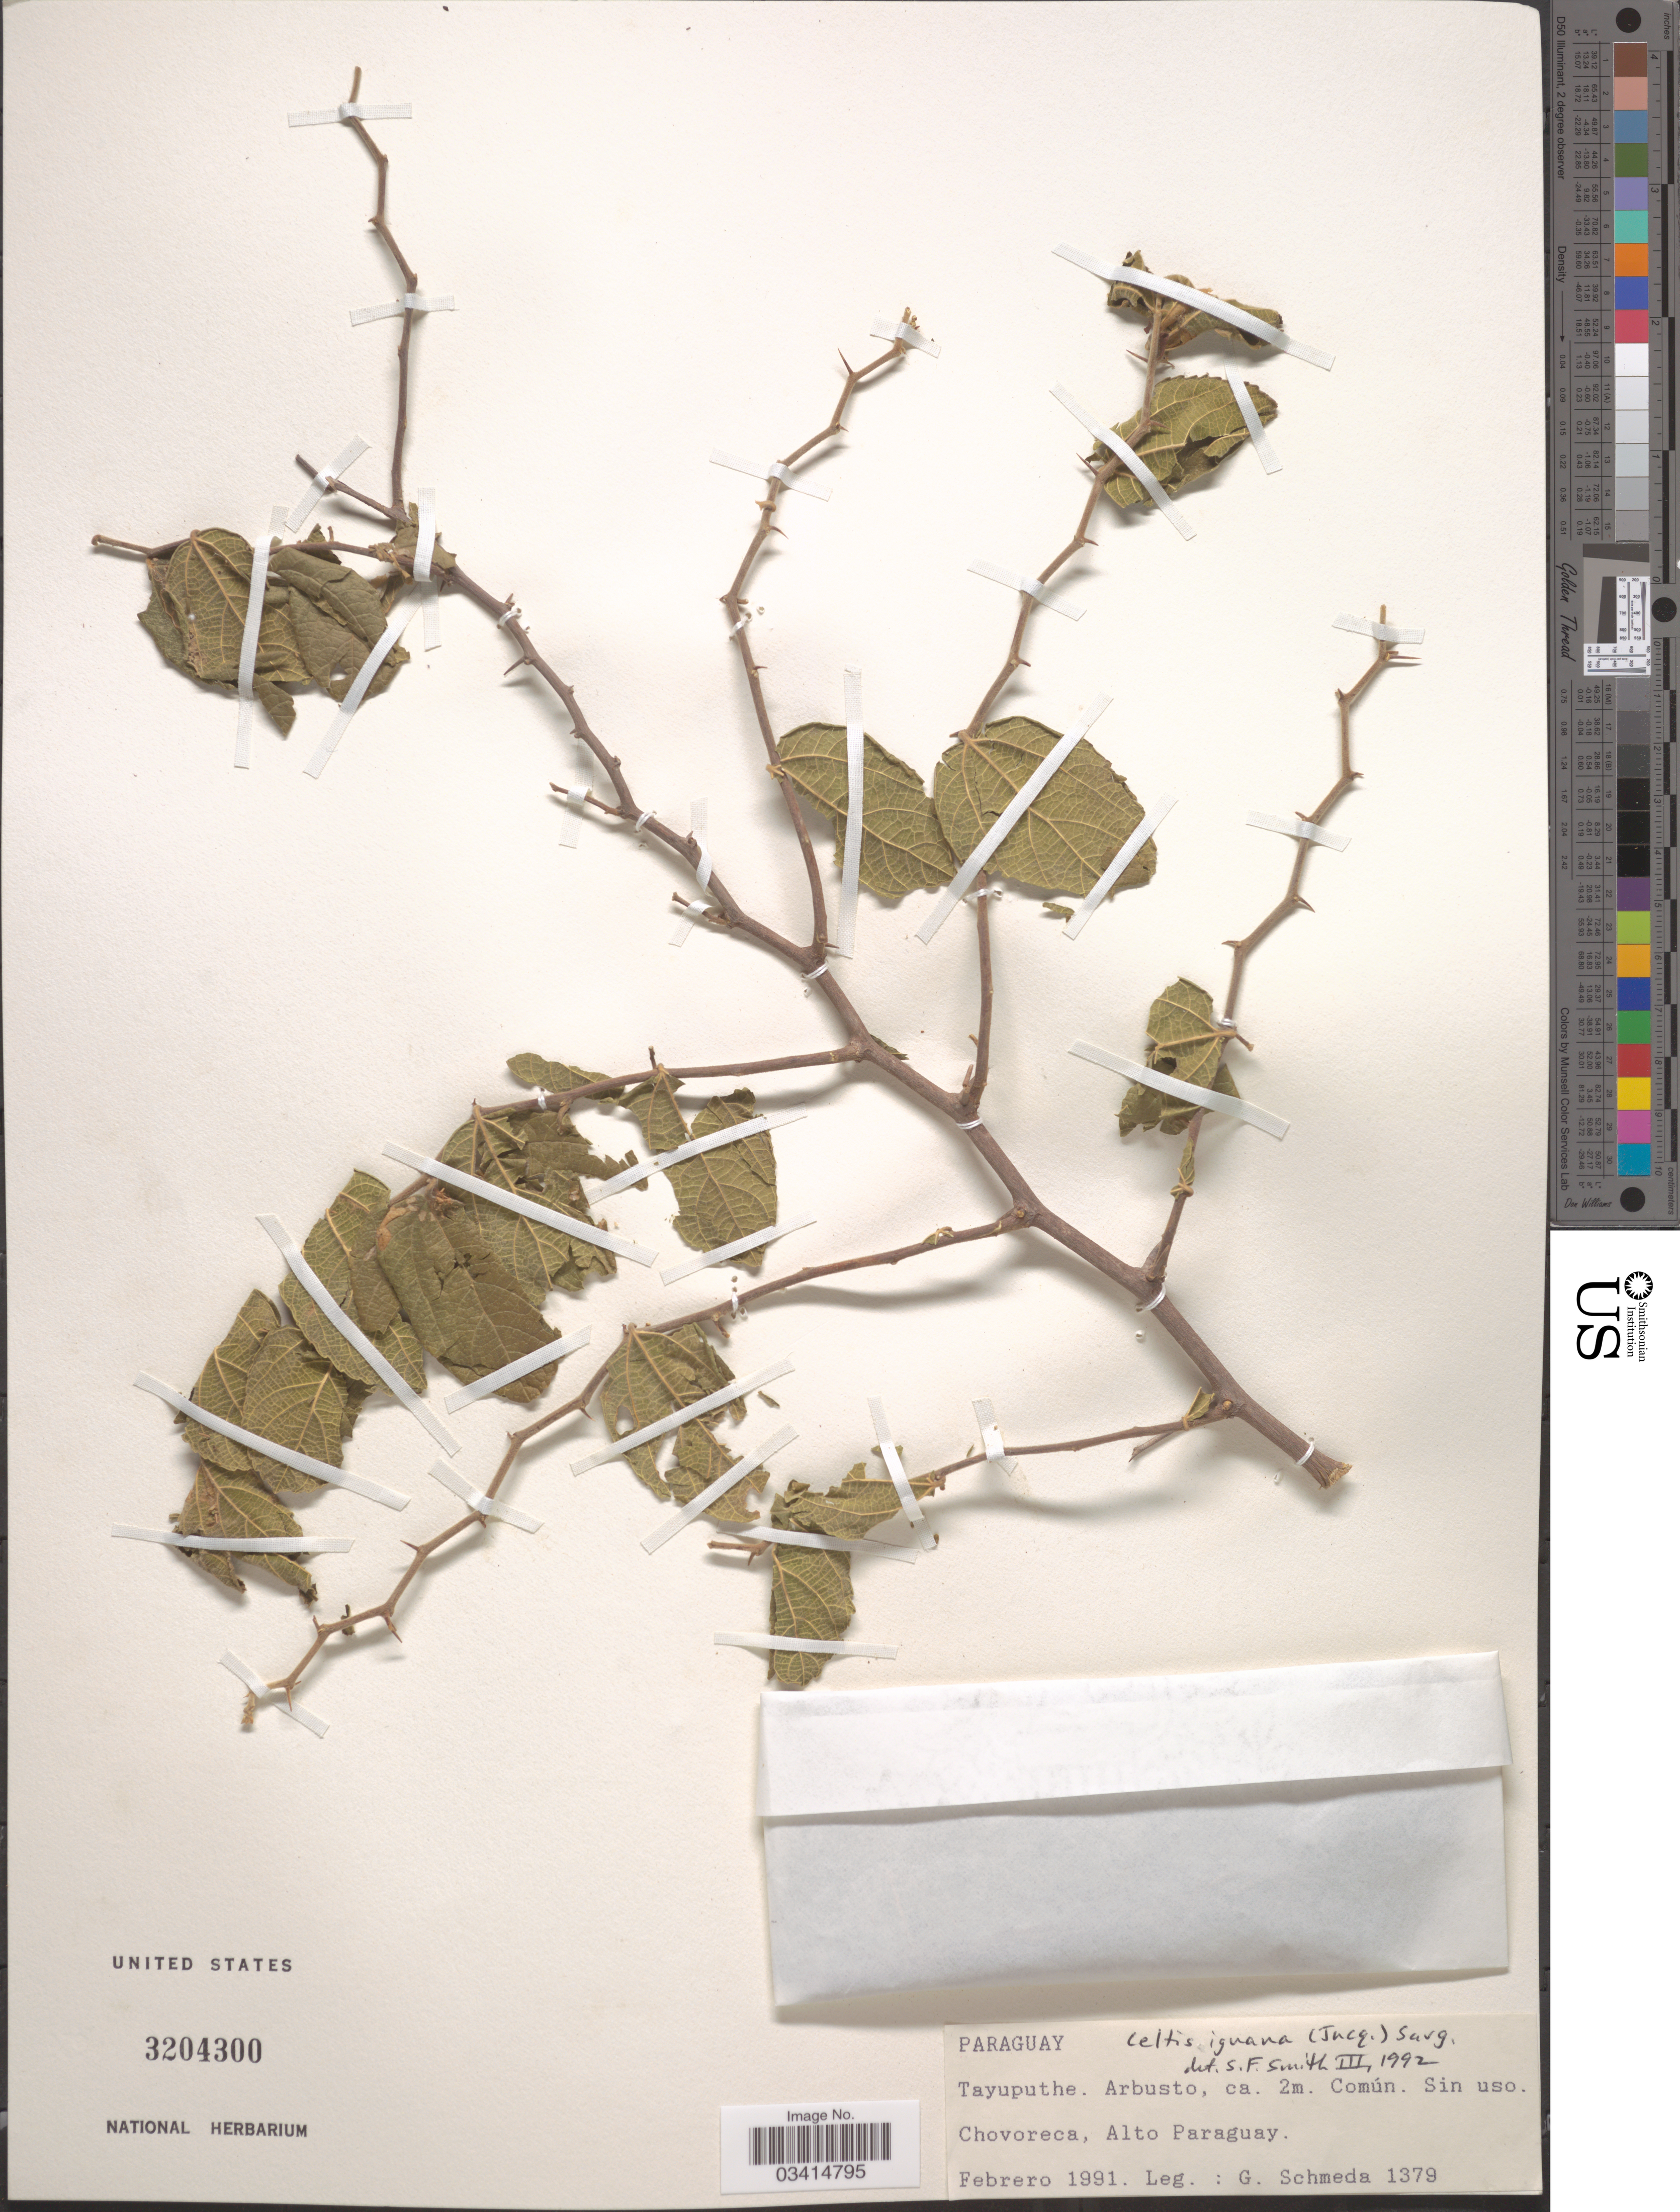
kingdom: Plantae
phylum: Tracheophyta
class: Magnoliopsida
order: Rosales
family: Cannabaceae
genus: Celtis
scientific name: Celtis iguanaea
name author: (Jacq.) Sarg.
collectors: G. Schmeda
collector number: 1379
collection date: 1991-02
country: Paraguay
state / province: Alto Paraguay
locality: Chovoreca.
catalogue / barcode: US 3204300